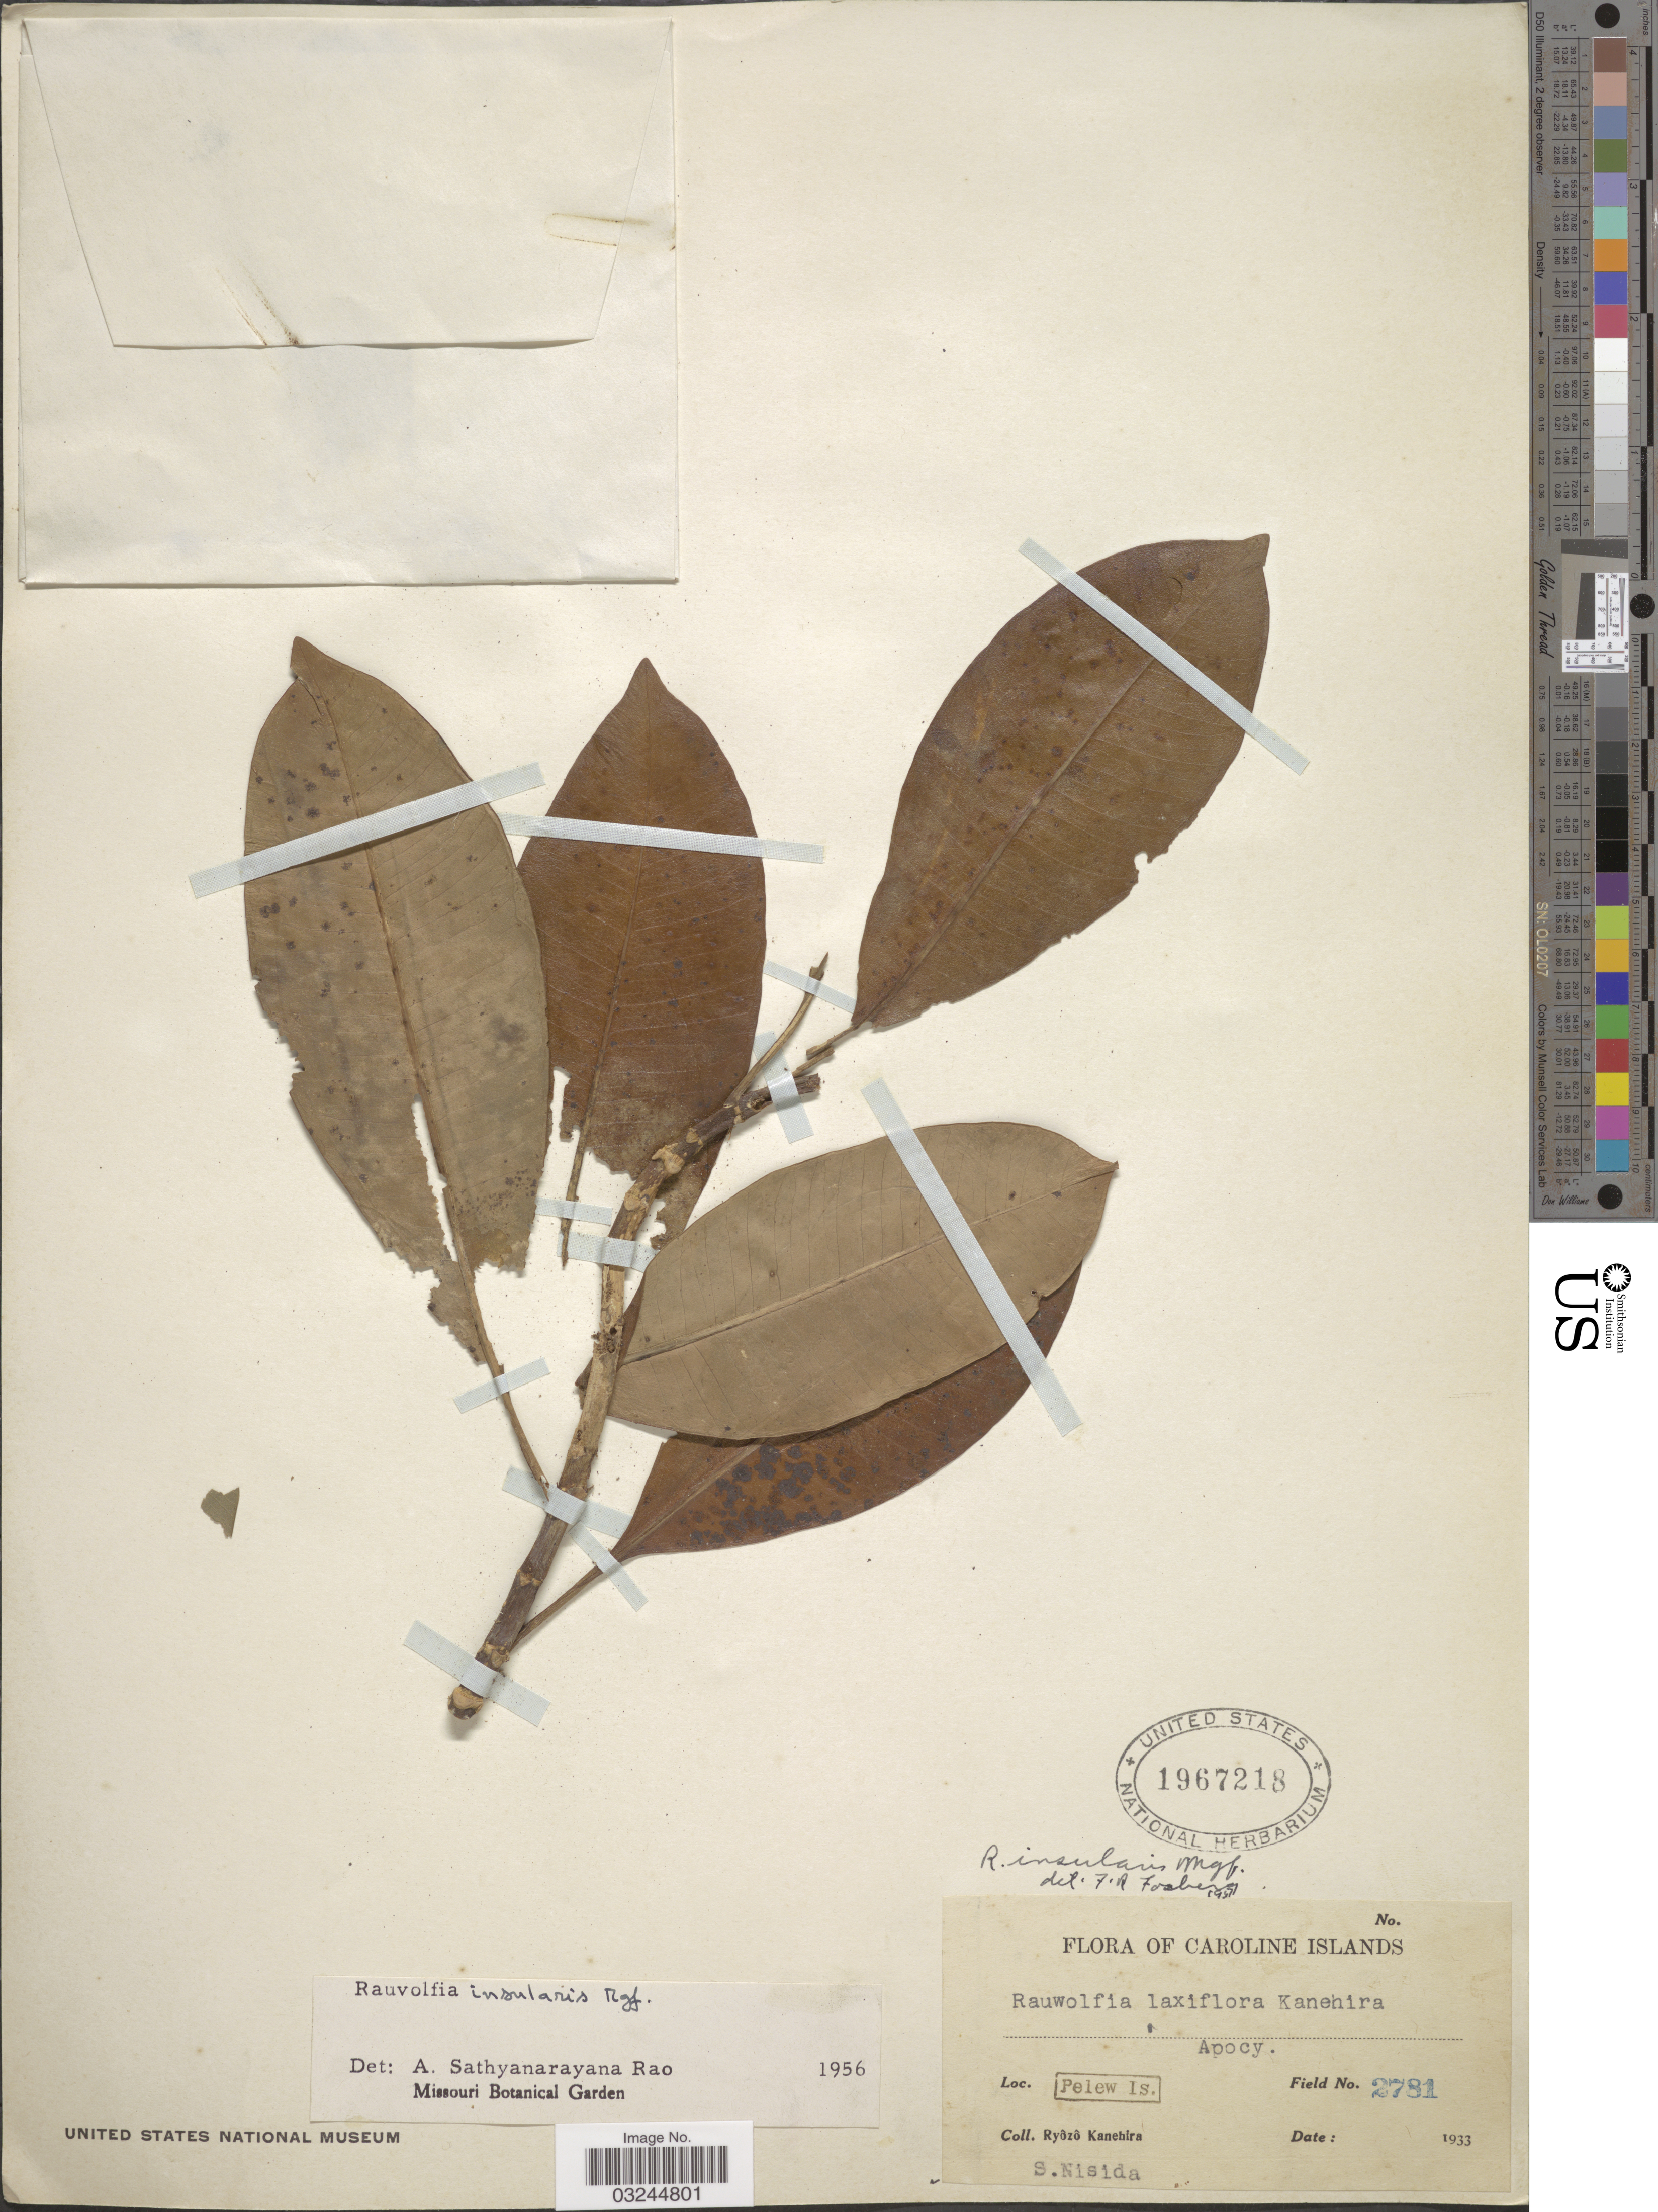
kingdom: Plantae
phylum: Tracheophyta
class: Magnoliopsida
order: Gentianales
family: Apocynaceae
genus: Rauvolfia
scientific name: Rauvolfia insularis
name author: Markgr.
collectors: R. Kanehira & S. Nisida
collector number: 2781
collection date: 1933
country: Palau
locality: Caroline Islands. Pelew Is.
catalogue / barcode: US 1967218